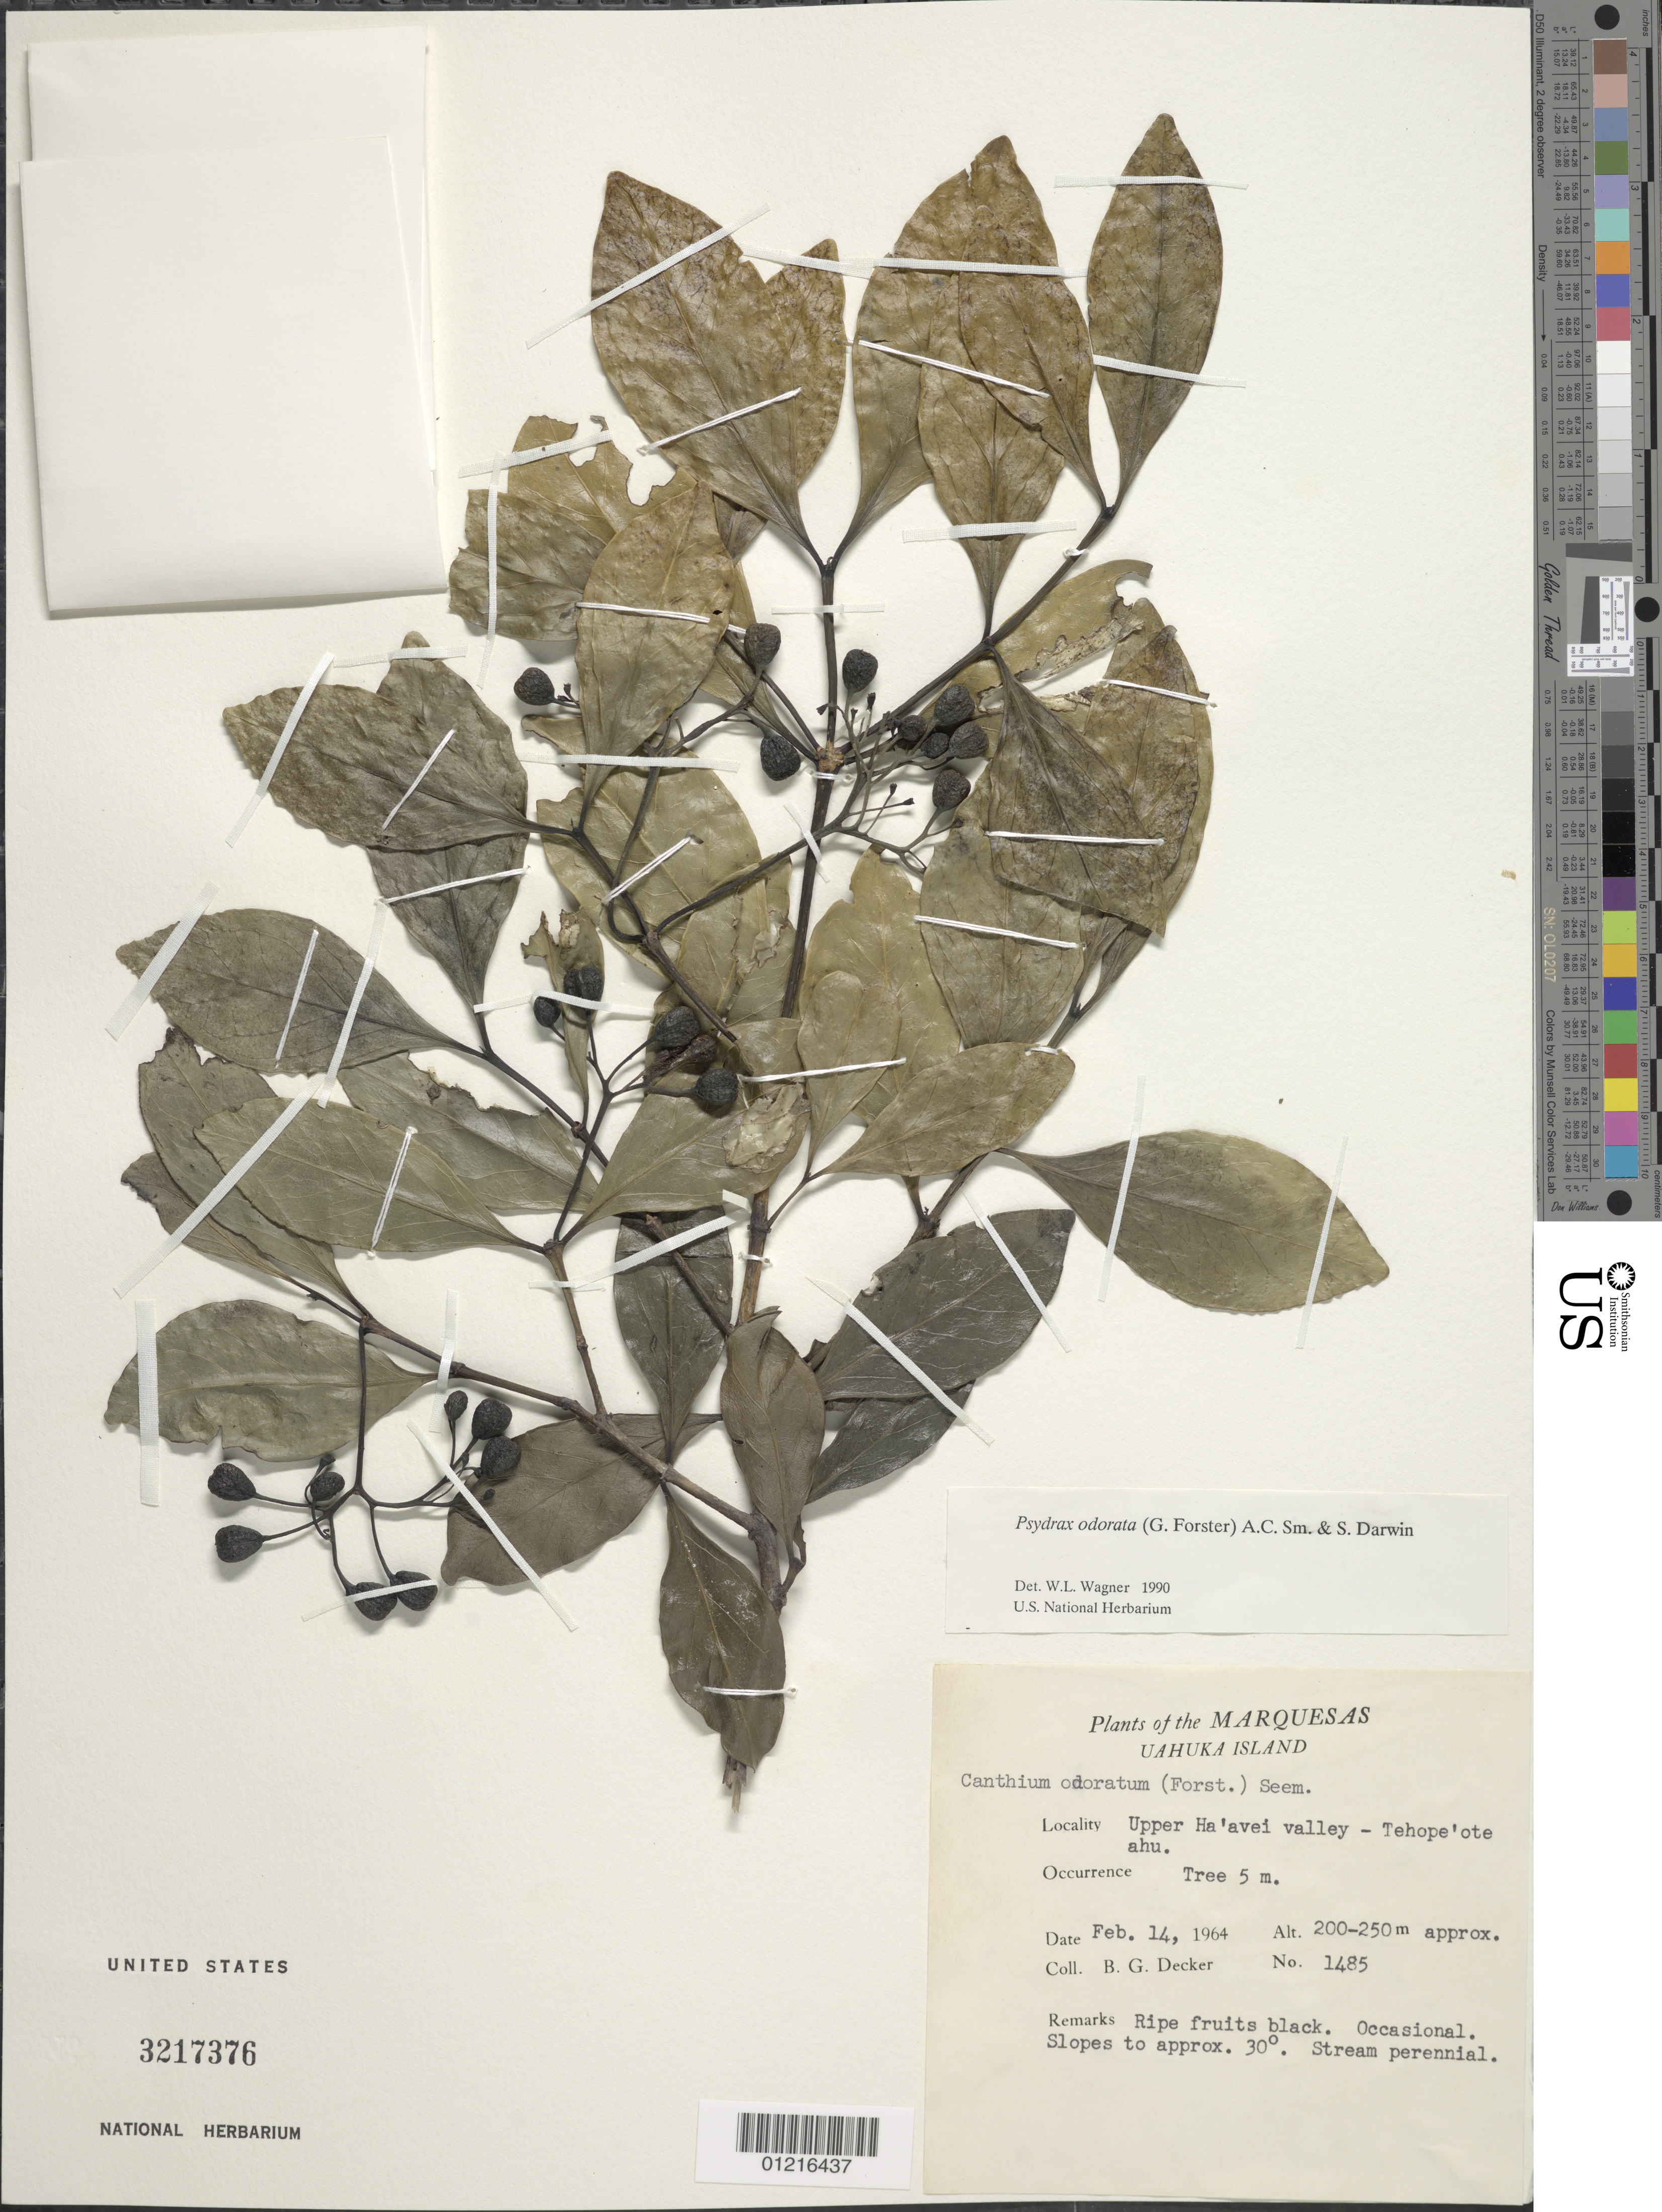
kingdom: Plantae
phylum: Tracheophyta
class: Magnoliopsida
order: Gentianales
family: Rubiaceae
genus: Psydrax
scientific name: Psydrax odorata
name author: (G. Forst.) A.C. Sm. & S.P. Darwin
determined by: Wagner, W. L., (BOT), Smithsonian Institution - National Museum of Natural History (UNITED STATES)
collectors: B. G. Decker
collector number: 1485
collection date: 1964-02-14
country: French Polynesia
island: Ua Huka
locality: Upper Ha'avei Valley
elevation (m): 200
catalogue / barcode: US 3217376